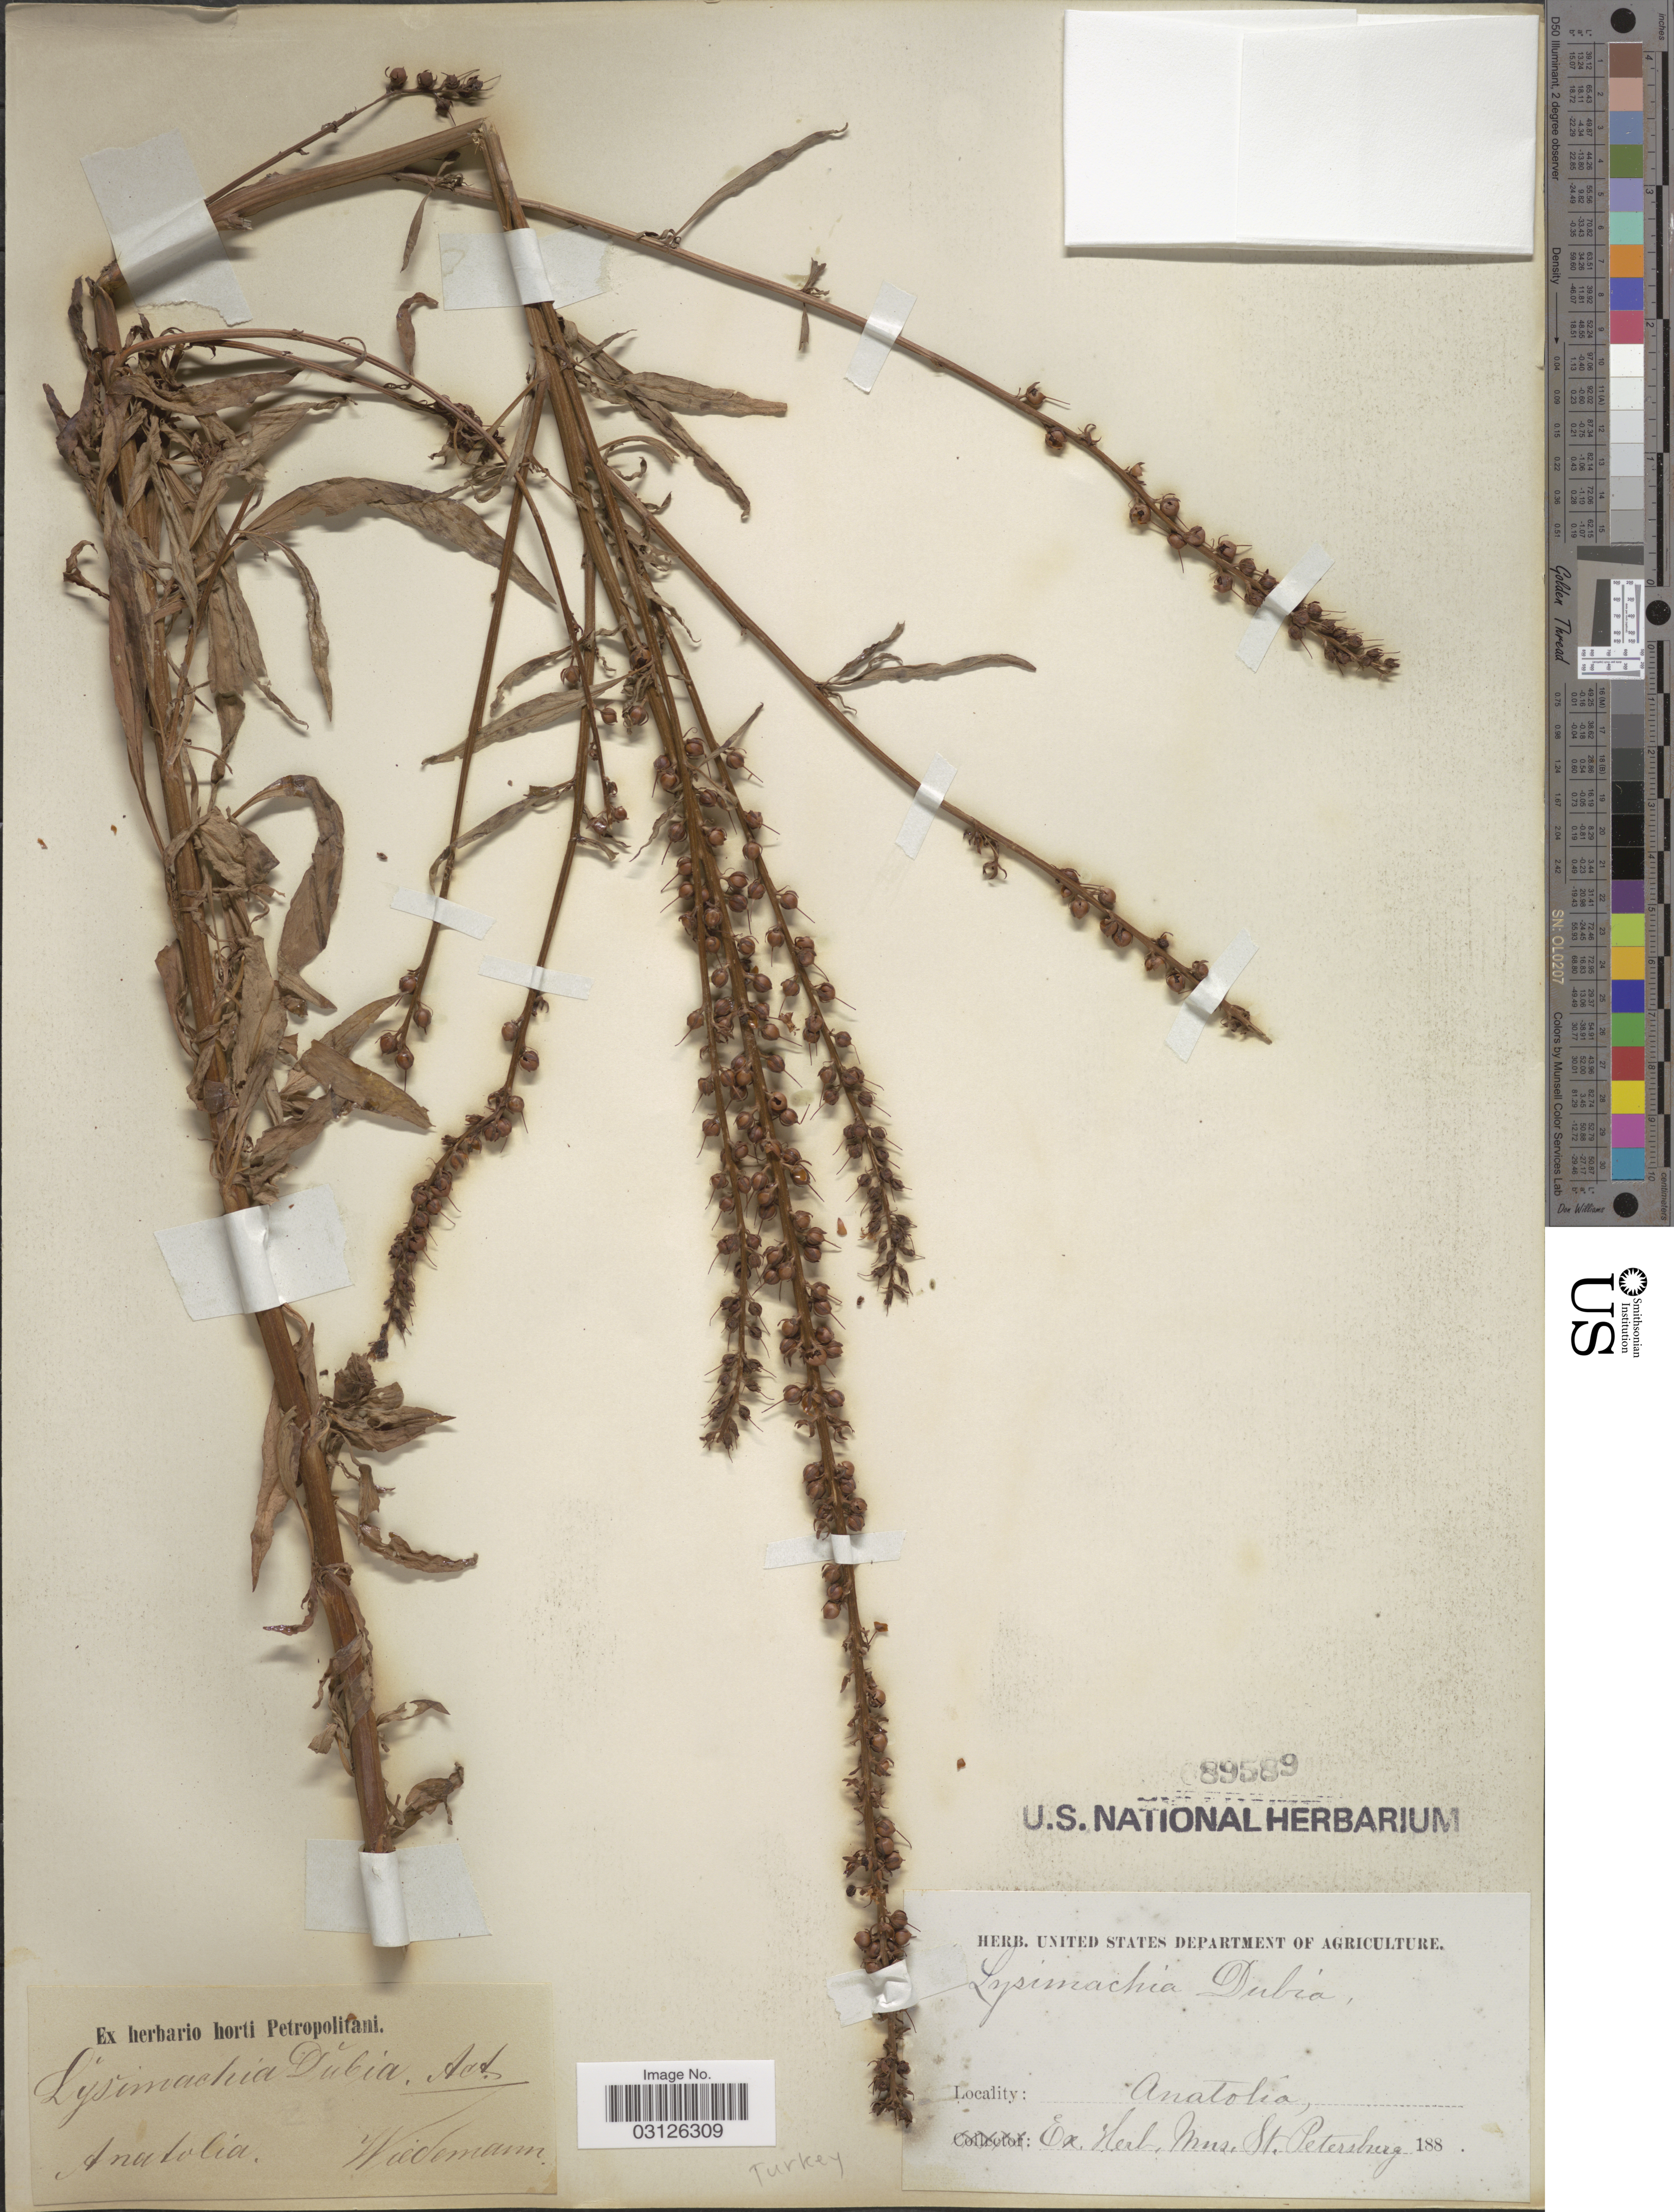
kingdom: Plantae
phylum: Tracheophyta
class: Magnoliopsida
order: Ericales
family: Primulaceae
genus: Lysimachia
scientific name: Lysimachia dubia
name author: Aiton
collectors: Wiedemann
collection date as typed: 188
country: Turkey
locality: Anatolia.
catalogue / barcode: US 89589